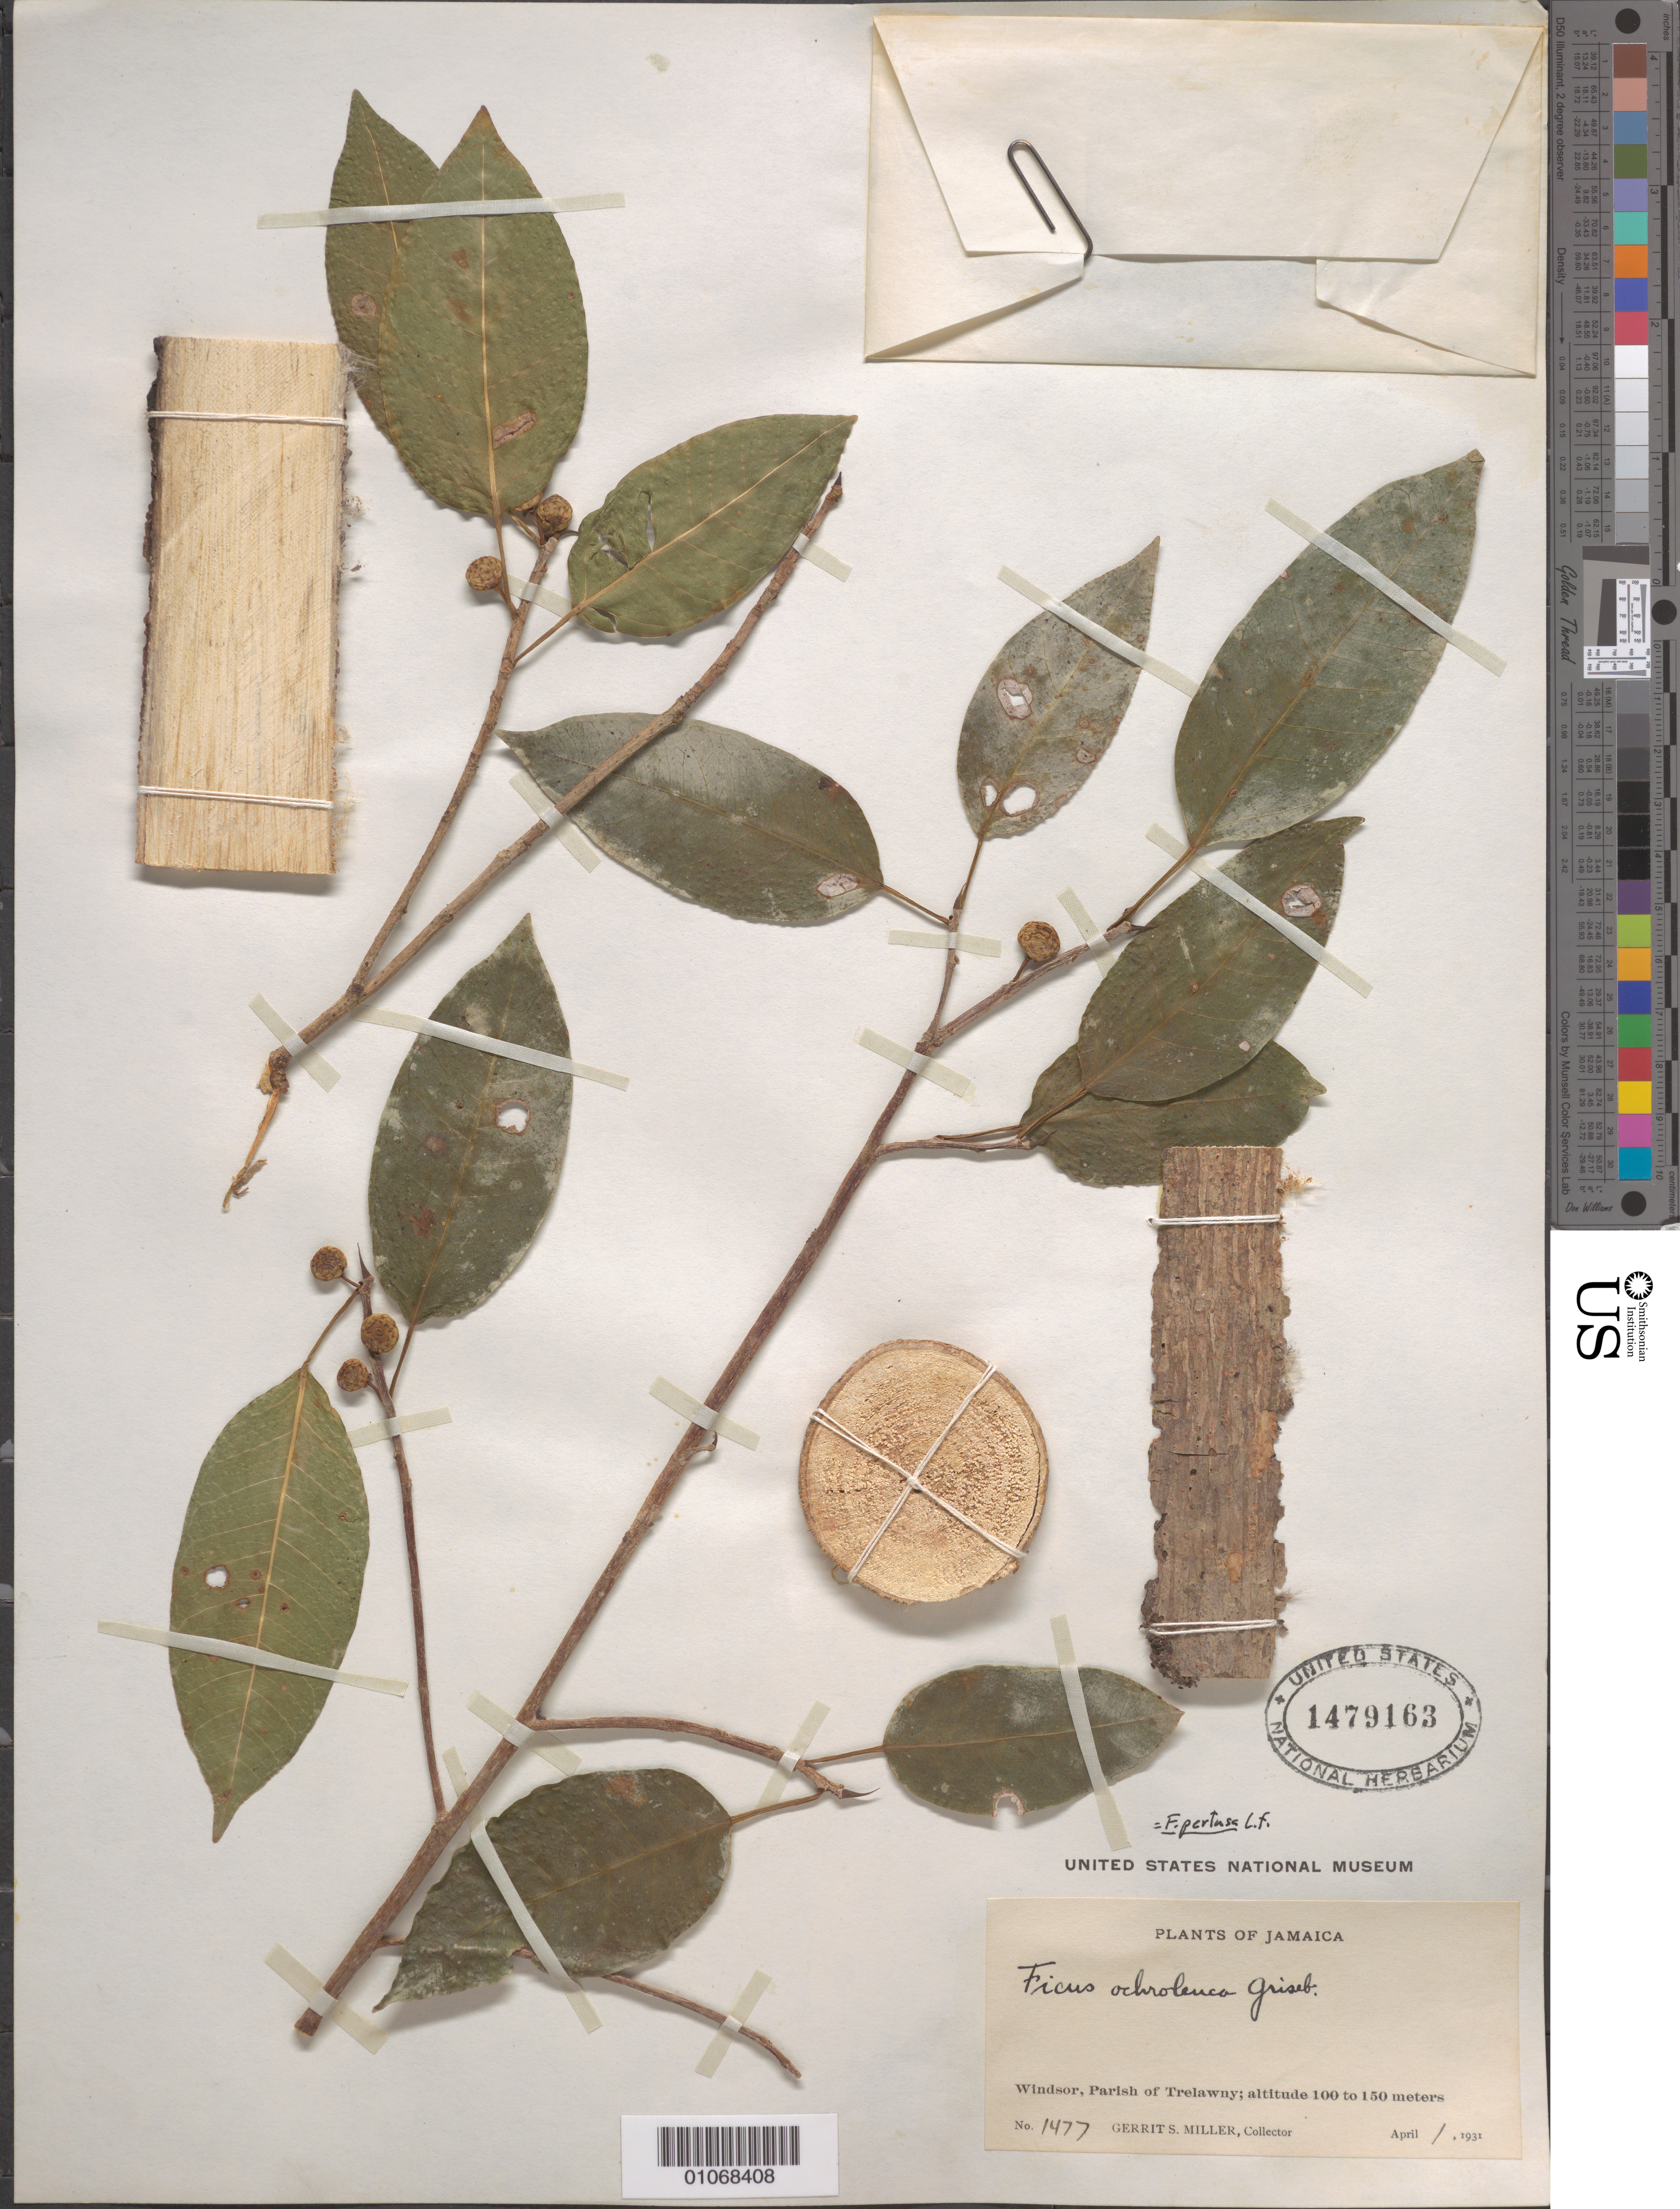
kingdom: Plantae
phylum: Tracheophyta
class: Magnoliopsida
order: Rosales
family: Moraceae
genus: Ficus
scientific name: Ficus pertusa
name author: L. f.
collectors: G. S. Miller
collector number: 1477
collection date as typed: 01 Apr 1931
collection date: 1931-04-01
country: Jamaica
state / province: Trelawny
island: Jamaica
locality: Windsor.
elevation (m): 100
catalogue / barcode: US 1479163